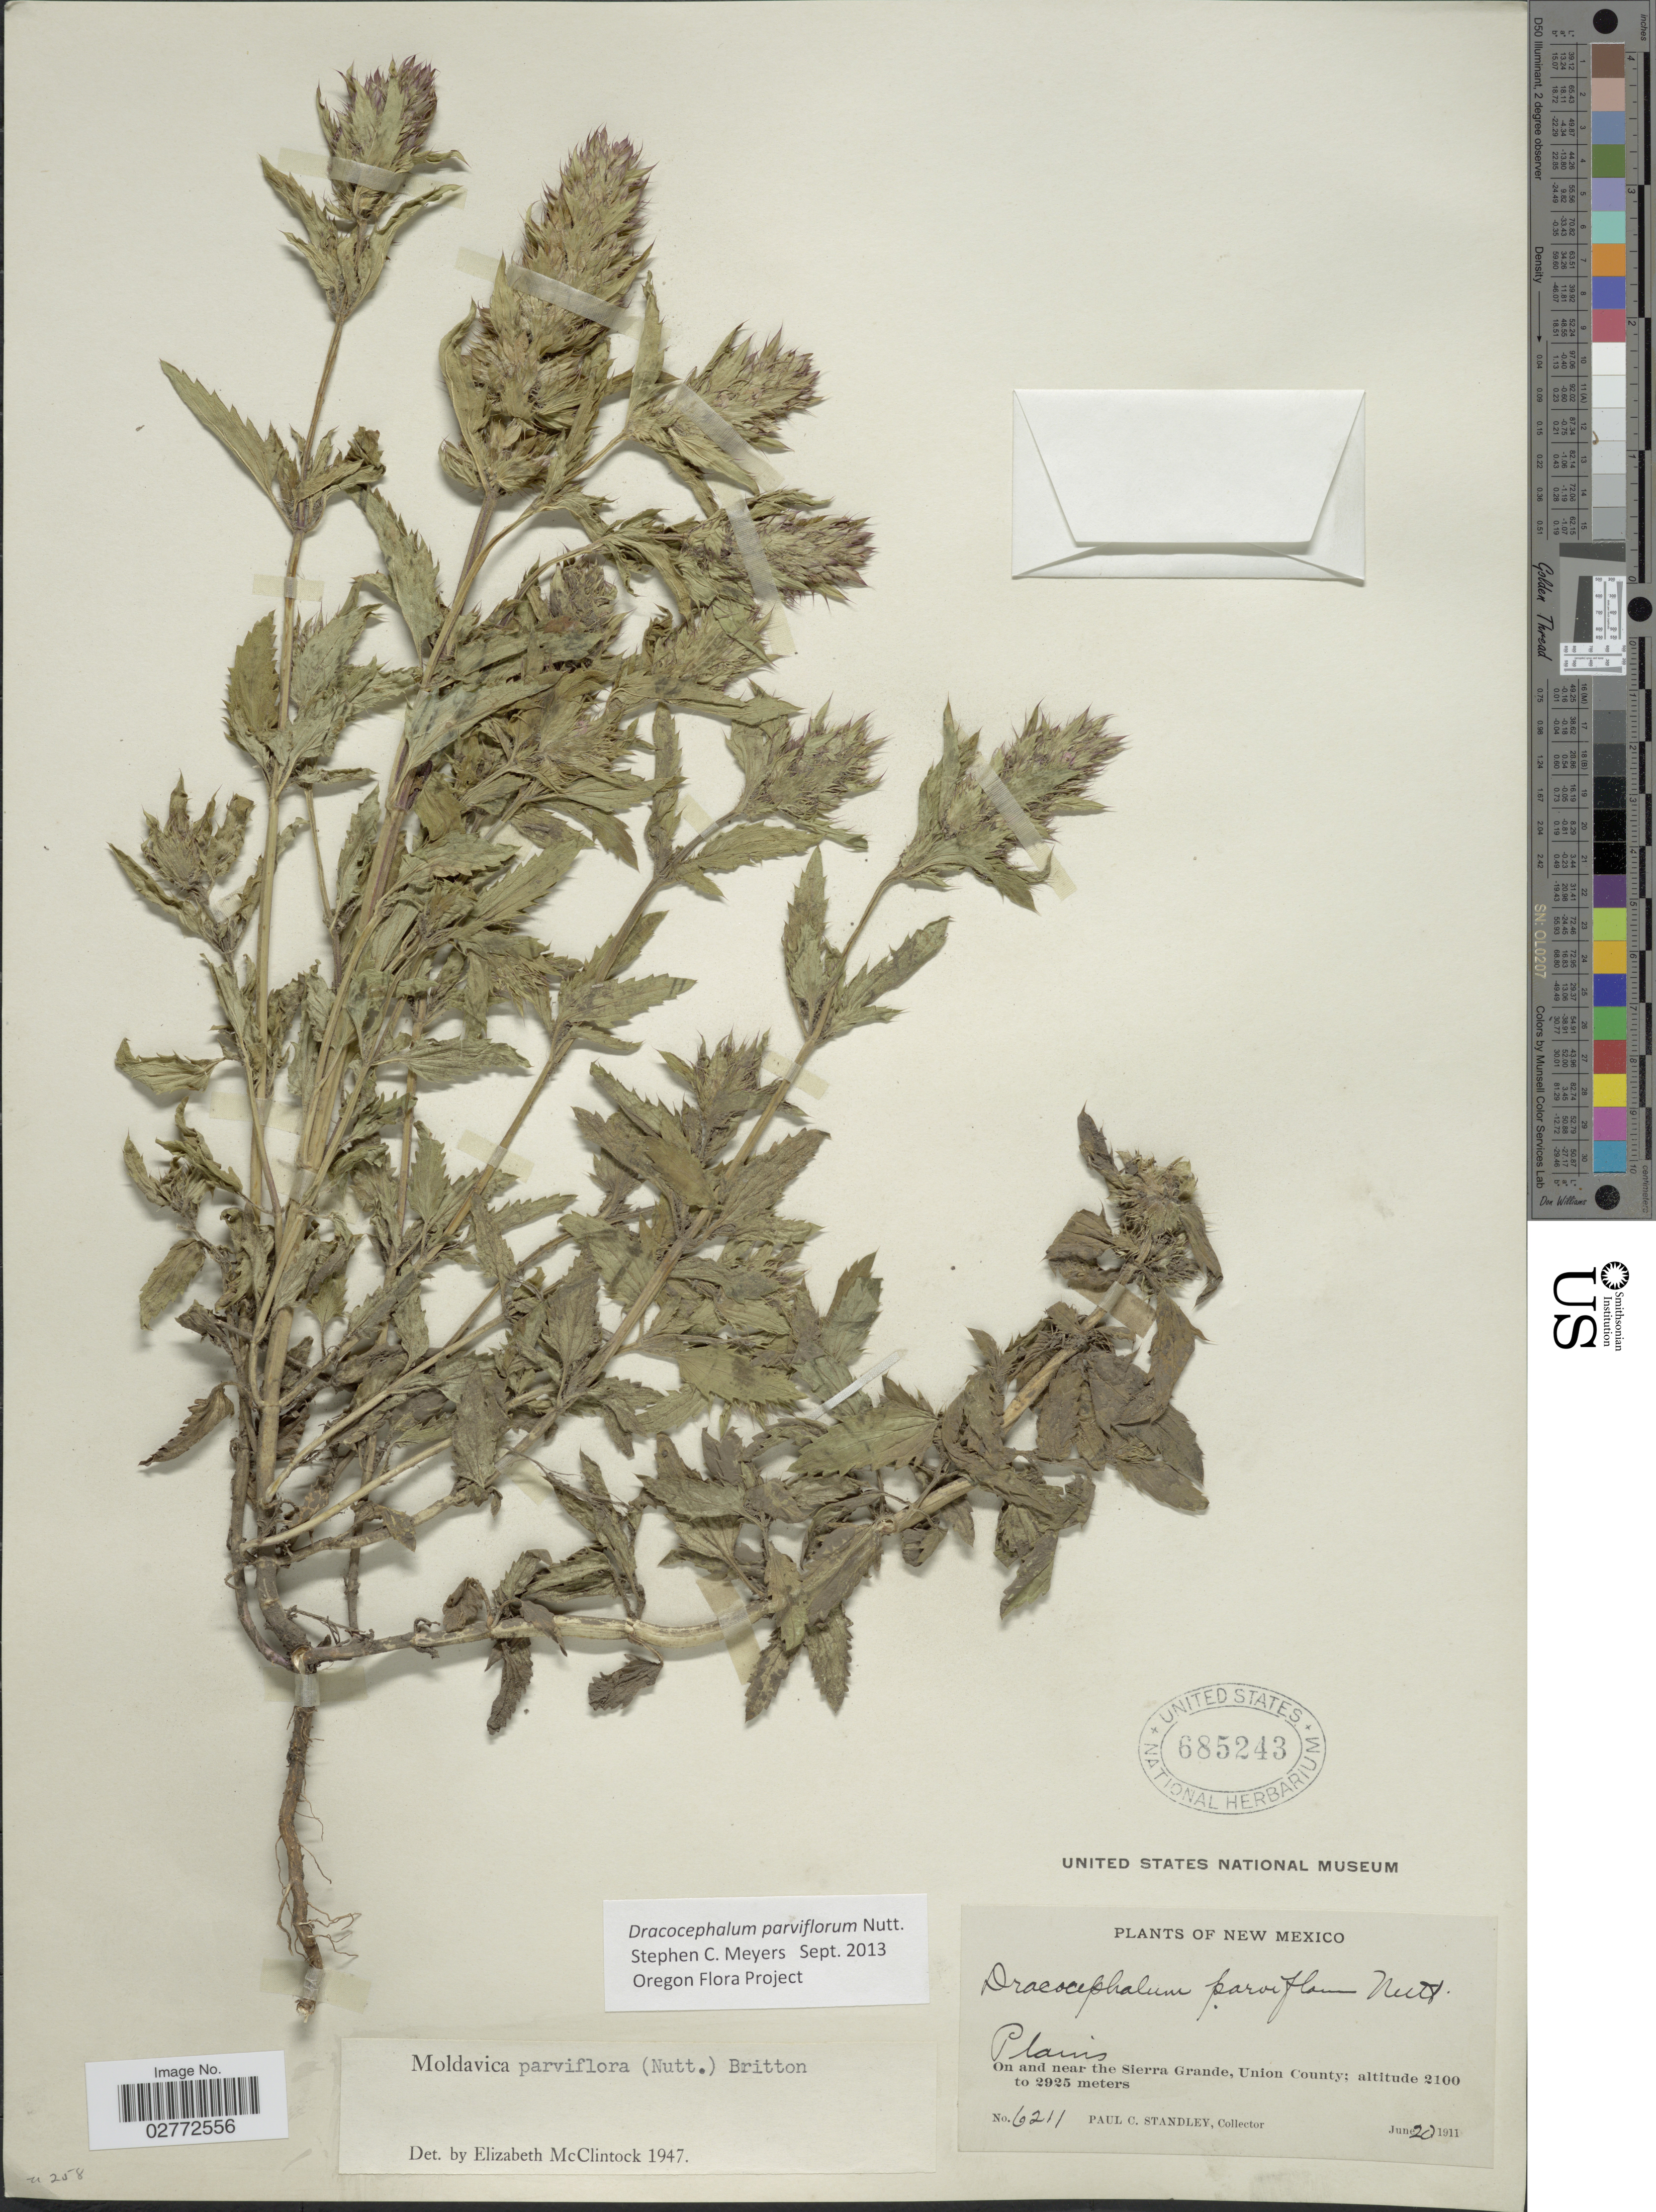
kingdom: Plantae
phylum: Tracheophyta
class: Magnoliopsida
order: Lamiales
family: Lamiaceae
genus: Dracocephalum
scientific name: Dracocephalum parviflorum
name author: Nutt.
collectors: P. C. Standley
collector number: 6211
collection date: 1911-06-20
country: United States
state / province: New Mexico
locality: On and near the Sierra Grande, Union County.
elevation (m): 2100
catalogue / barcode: US 685243